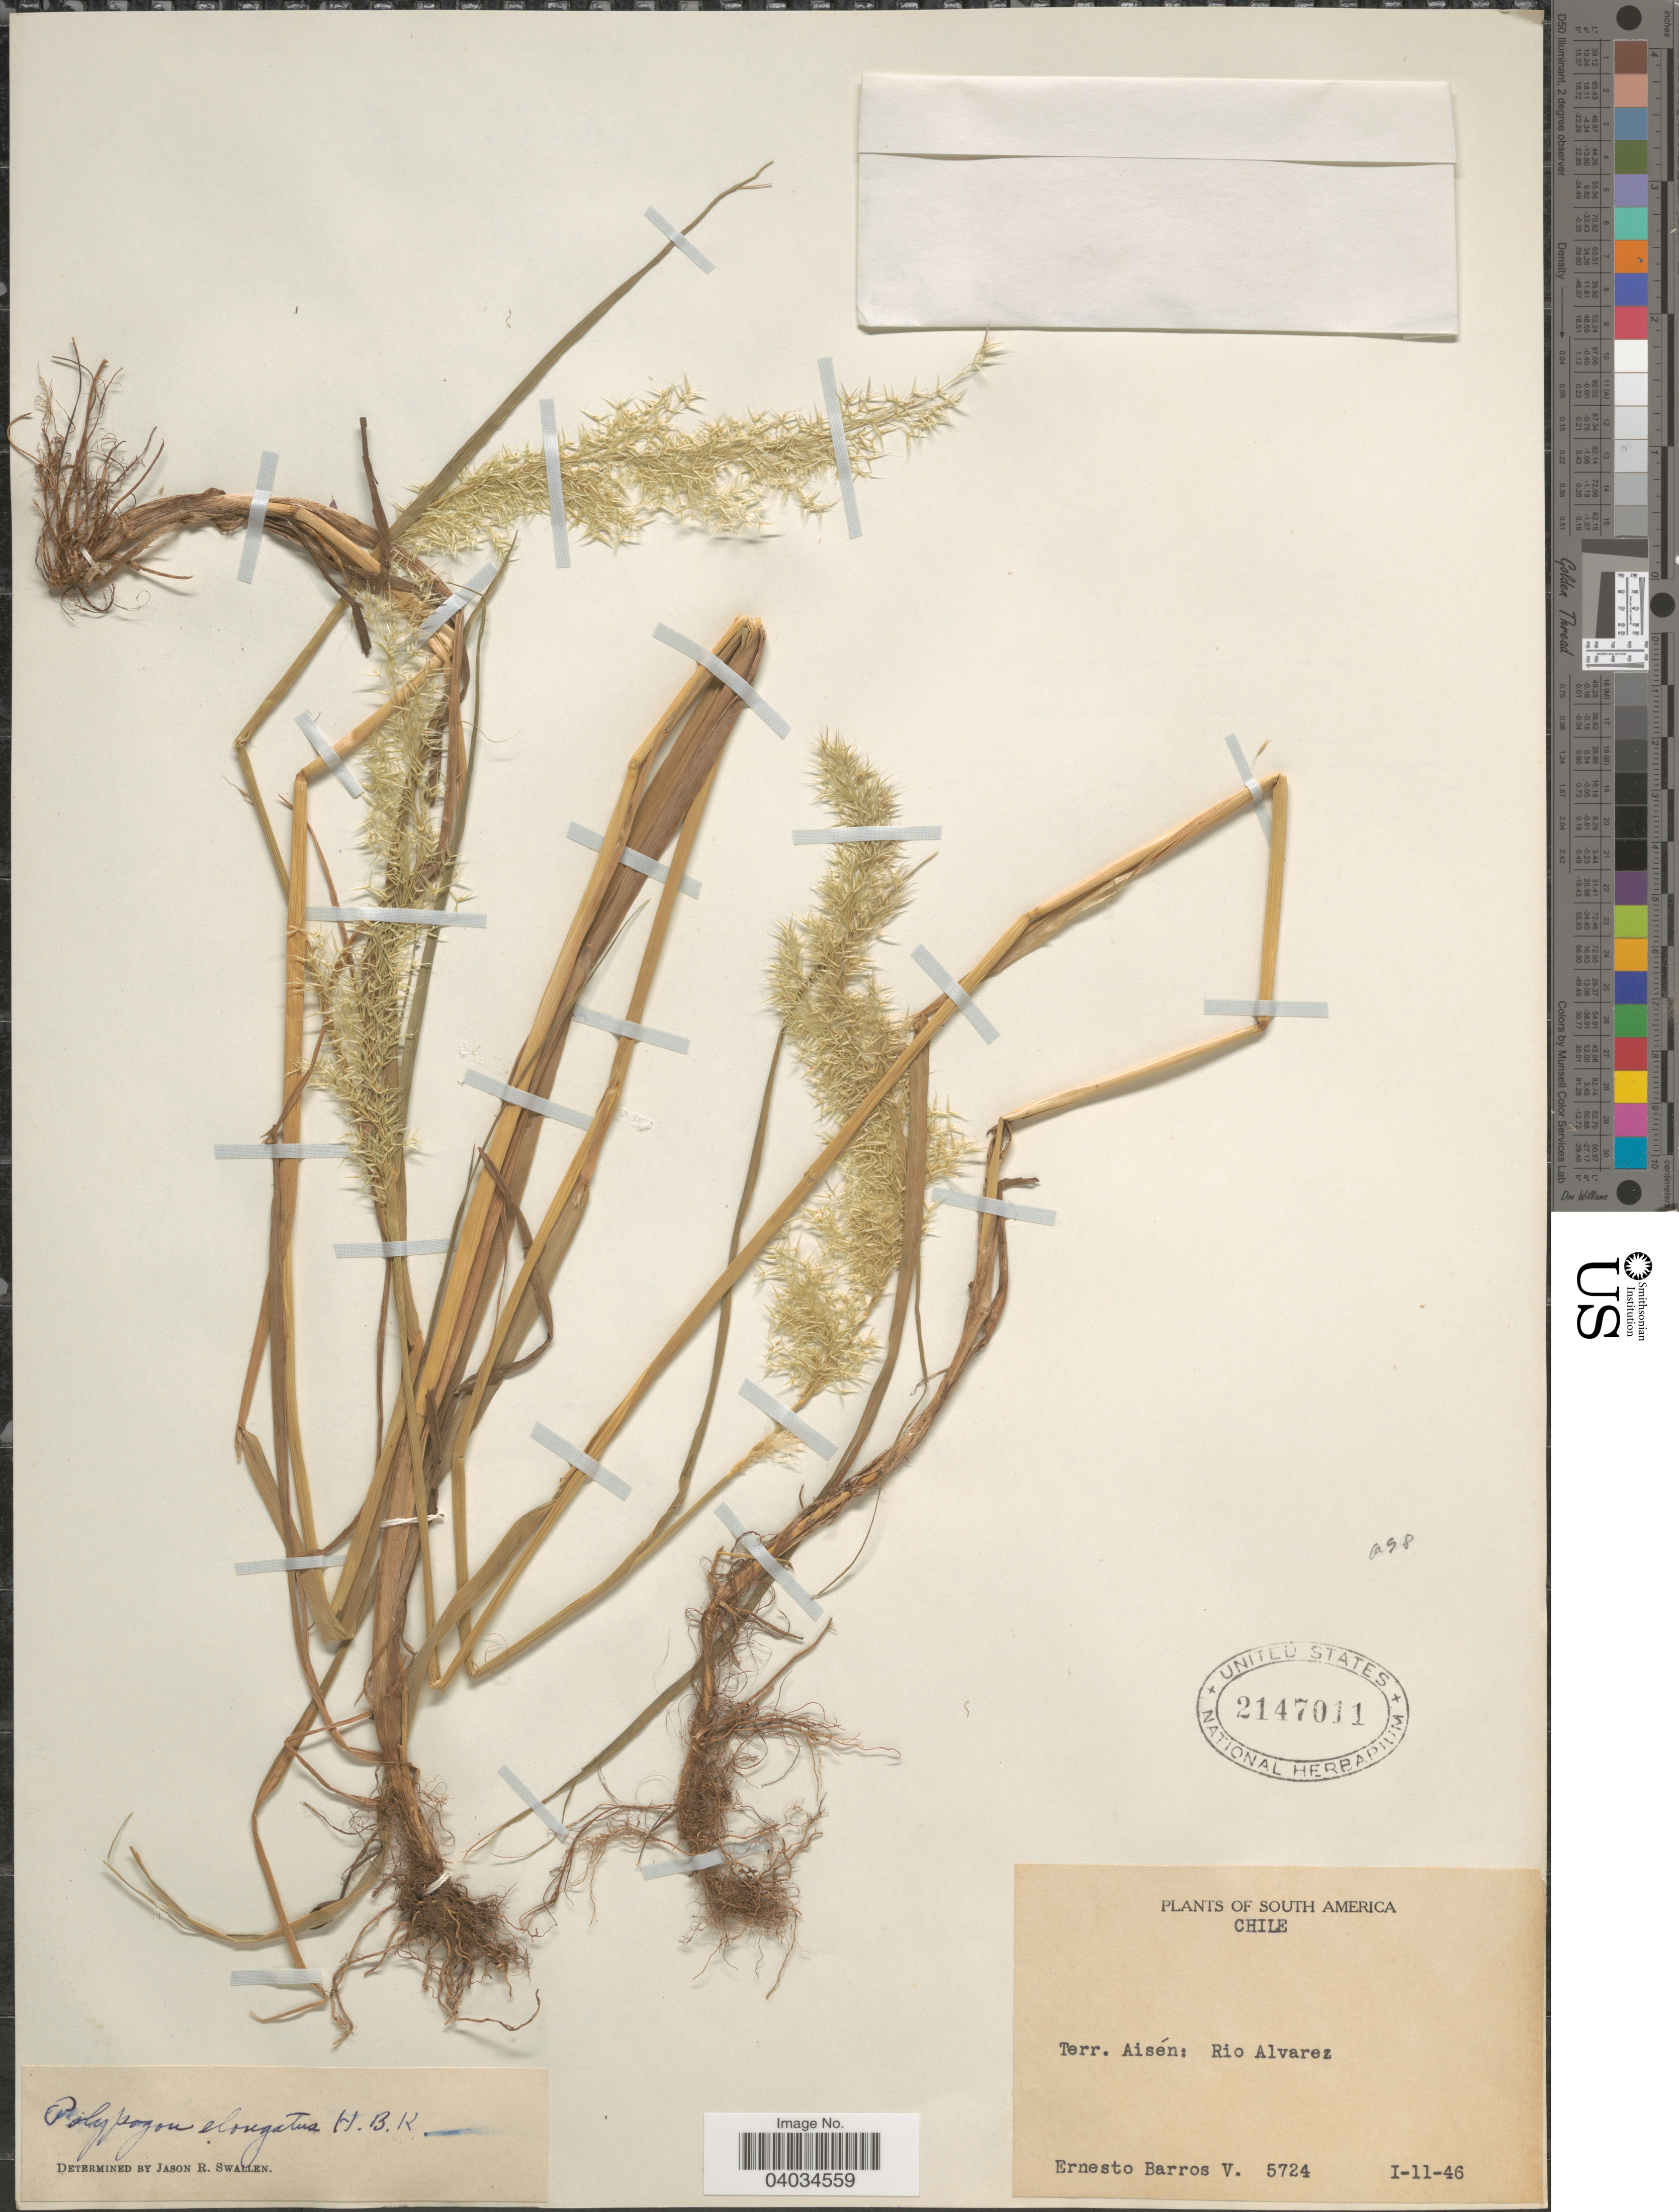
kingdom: Plantae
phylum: Tracheophyta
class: Liliopsida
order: Poales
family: Poaceae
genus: Polypogon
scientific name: Polypogon sp.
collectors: E. Barros V.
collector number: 5724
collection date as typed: Transcribed d/m/y: 11/1/46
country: Chile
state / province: Aisén (XI)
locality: Terr. Aisén: Rio Alvarez.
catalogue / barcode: US 2147011